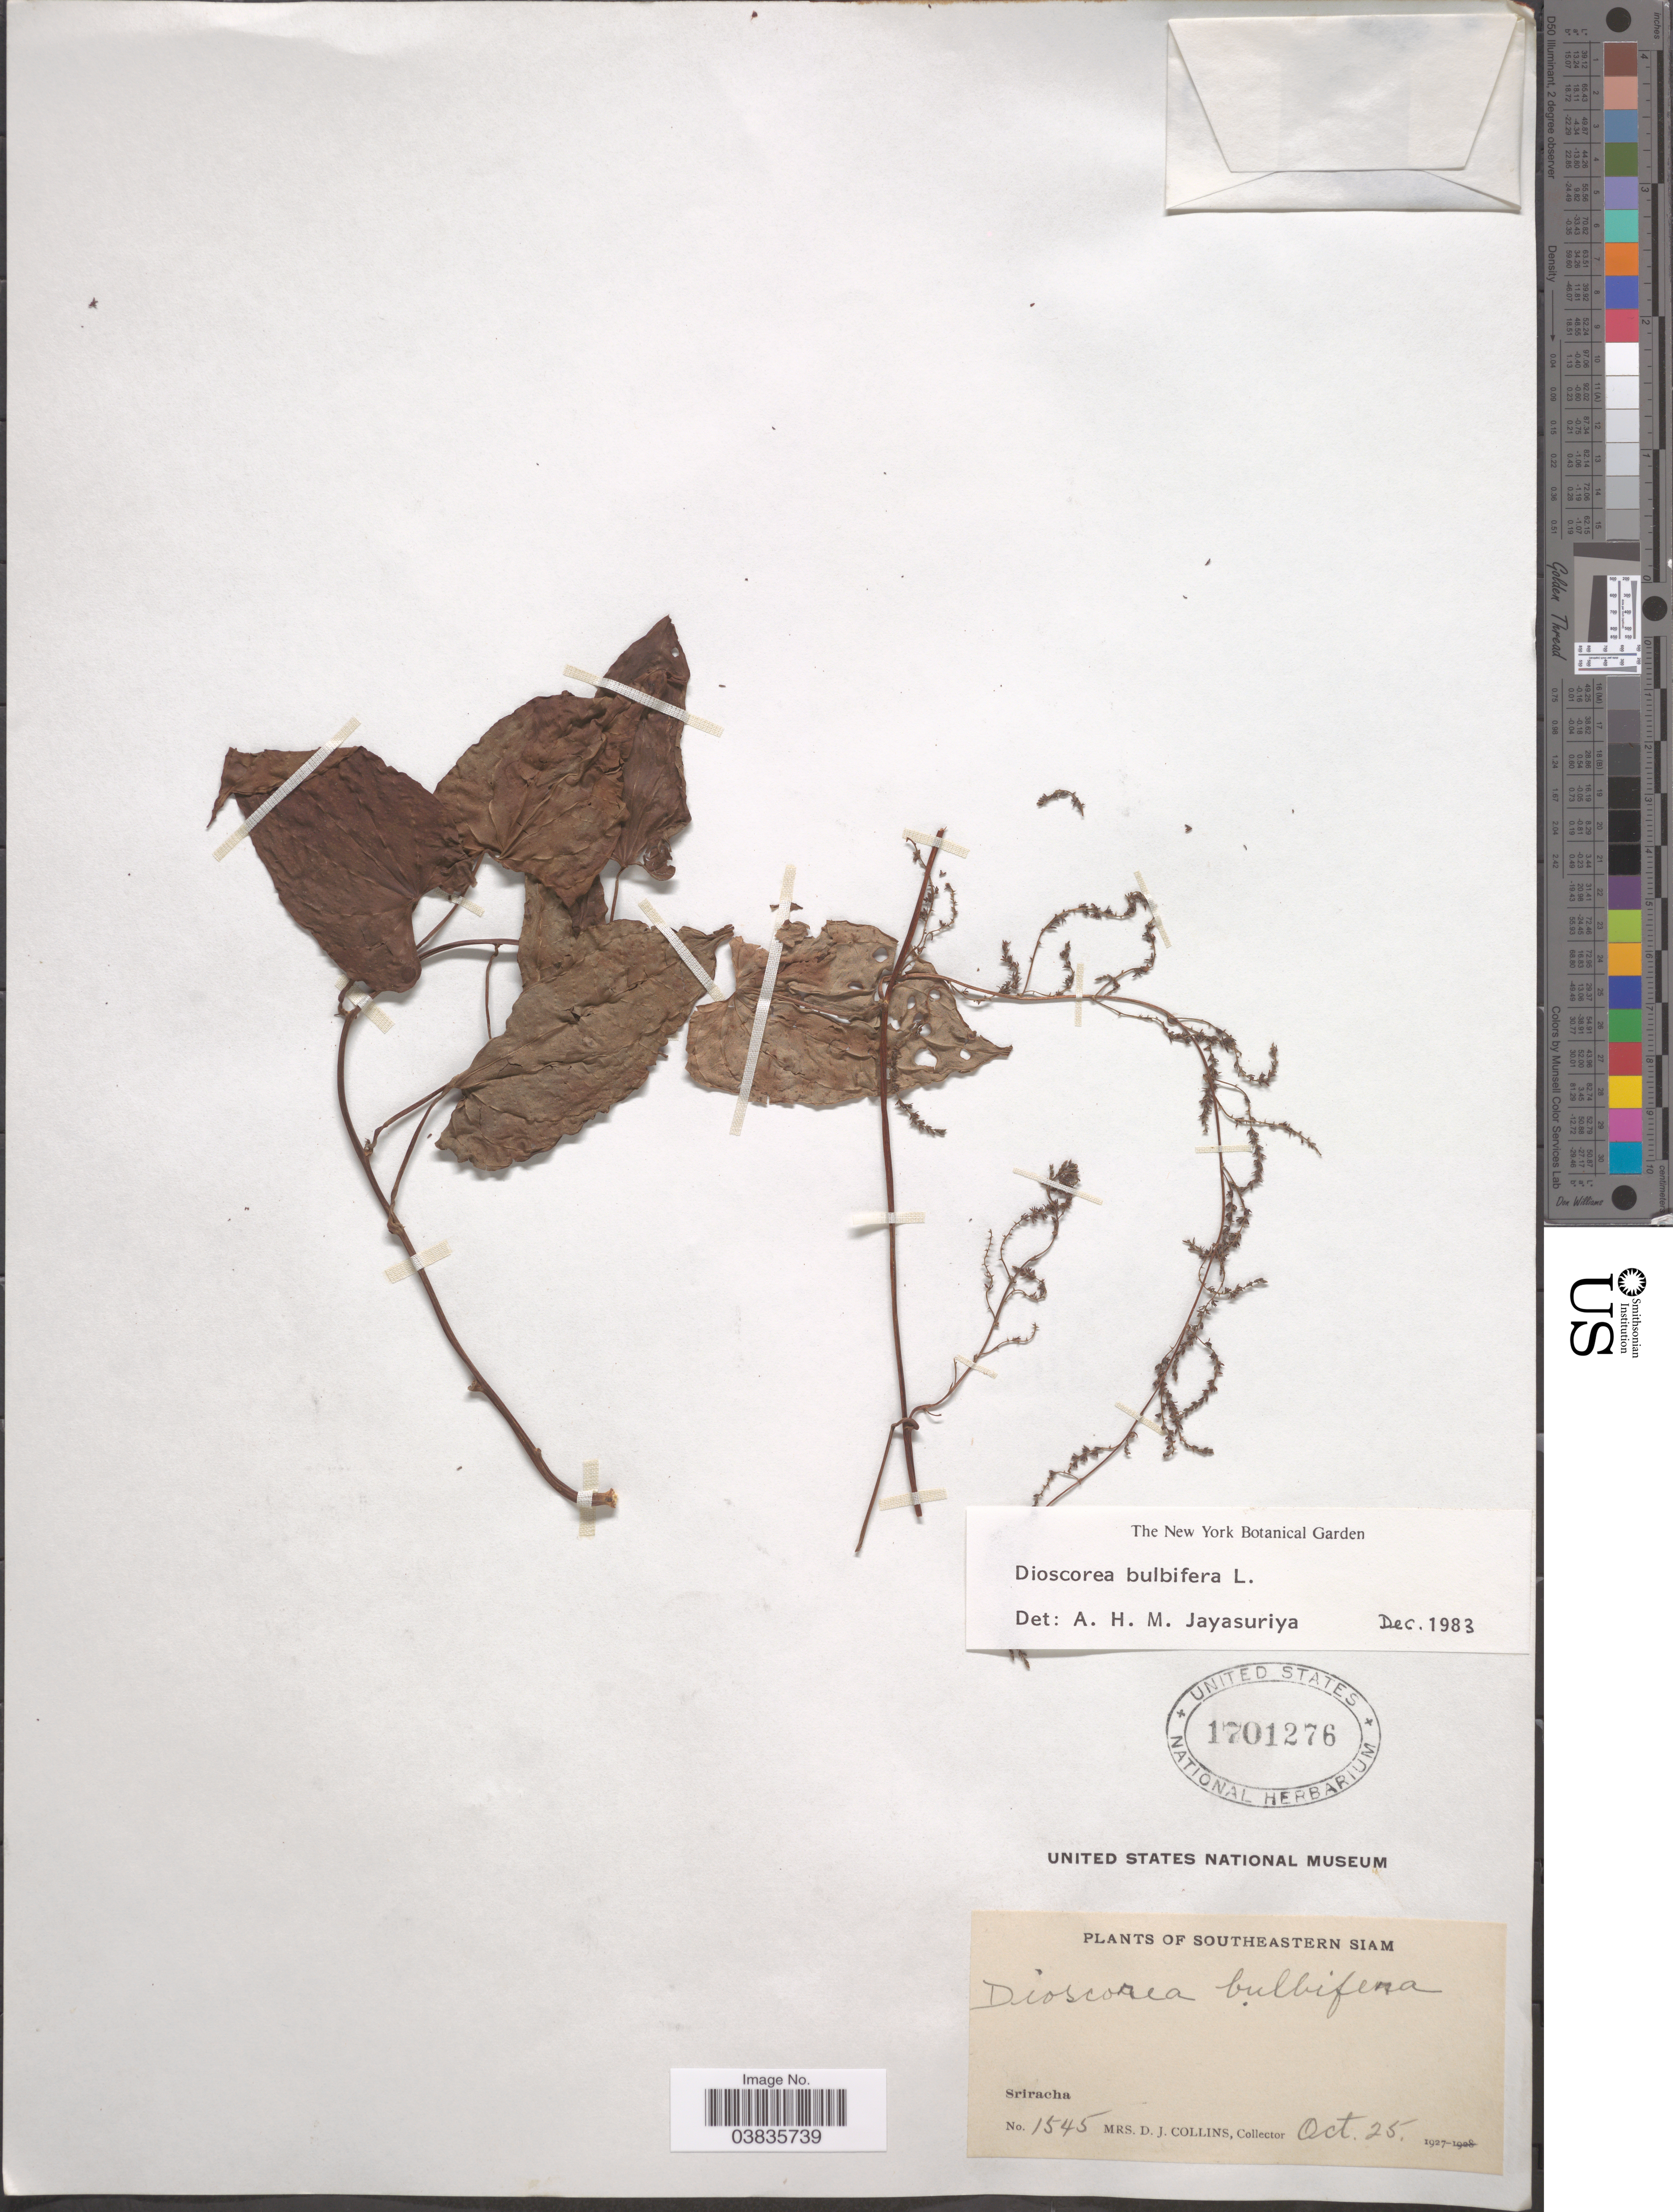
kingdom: Plantae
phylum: Tracheophyta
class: Liliopsida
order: Dioscoreales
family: Dioscoreaceae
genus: Dioscorea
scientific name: Dioscorea bulbifera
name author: L.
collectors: Mrs. D. J. Collins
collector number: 1545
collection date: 1927-10-25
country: Thailand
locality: Southeastern Siam. Sriracha.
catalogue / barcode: US 1701276